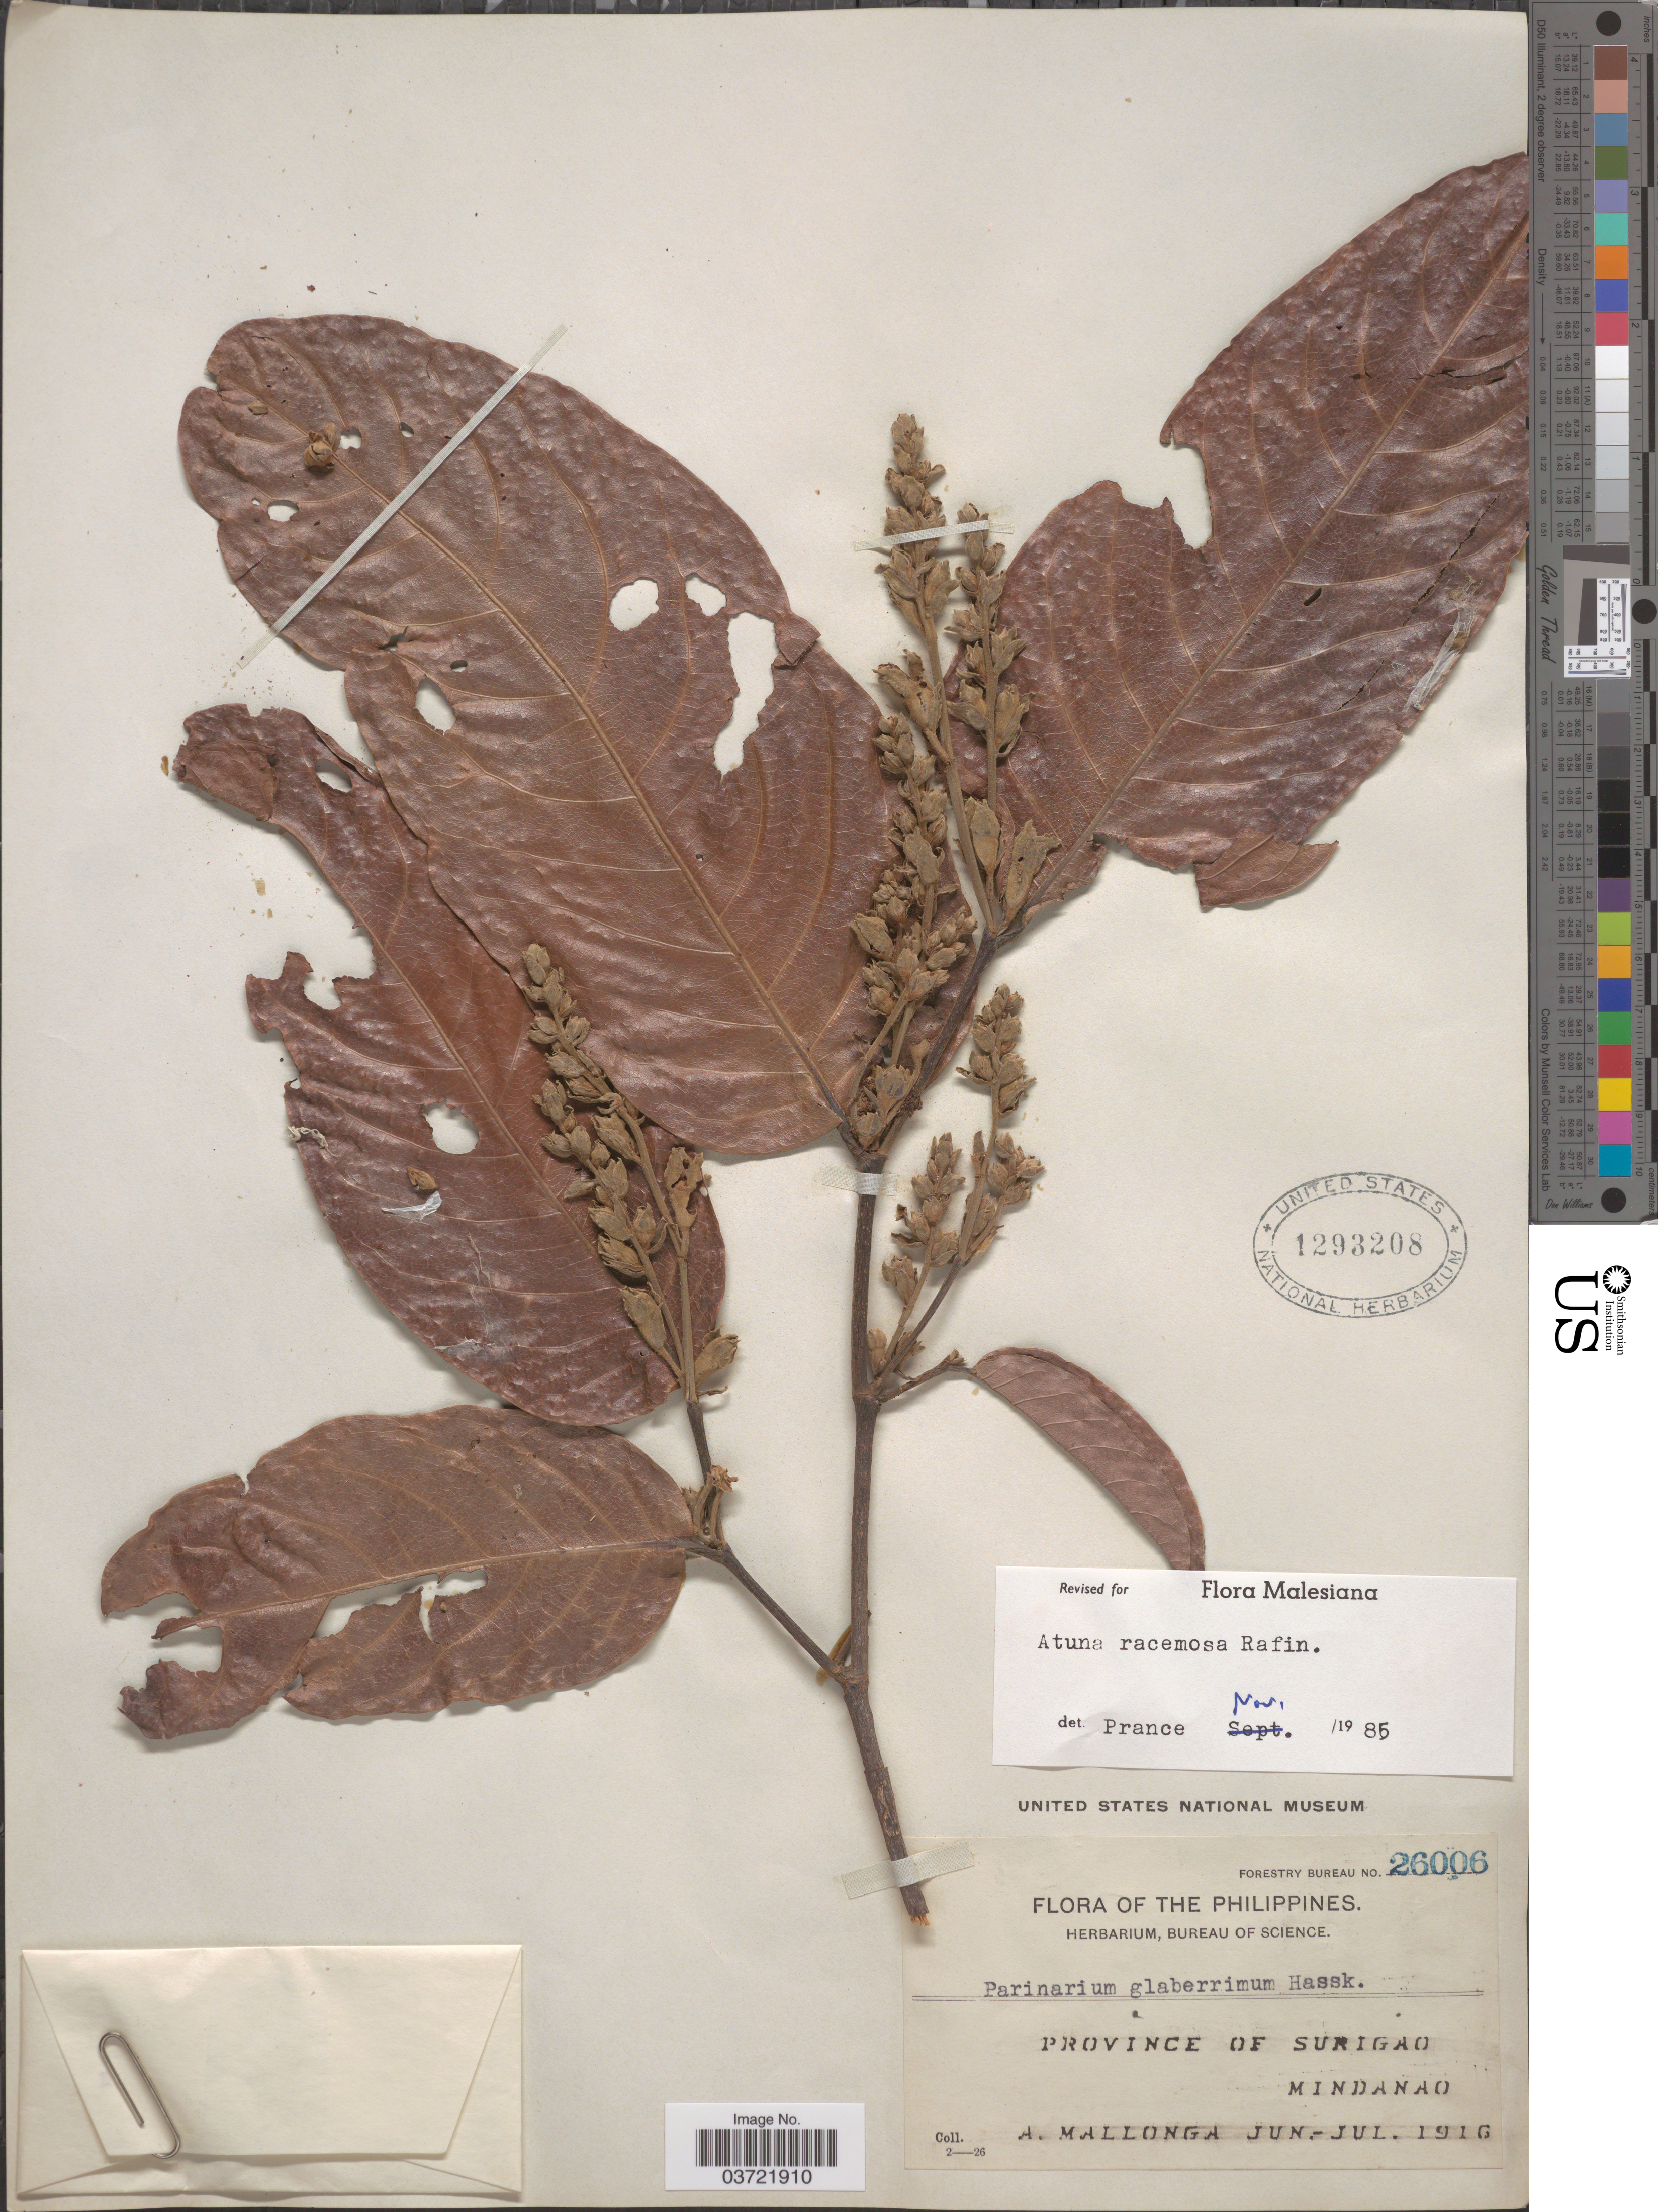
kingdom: Plantae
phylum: Tracheophyta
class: Magnoliopsida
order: Malpighiales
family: Chrysobalanaceae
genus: Atuna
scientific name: Atuna racemosa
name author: Raf.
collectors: A. Mallonga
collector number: Forestry Bureau 26006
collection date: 1916-06/1916-07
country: Philippines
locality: Province of Surigao. Mindanao.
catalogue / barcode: US 1293208